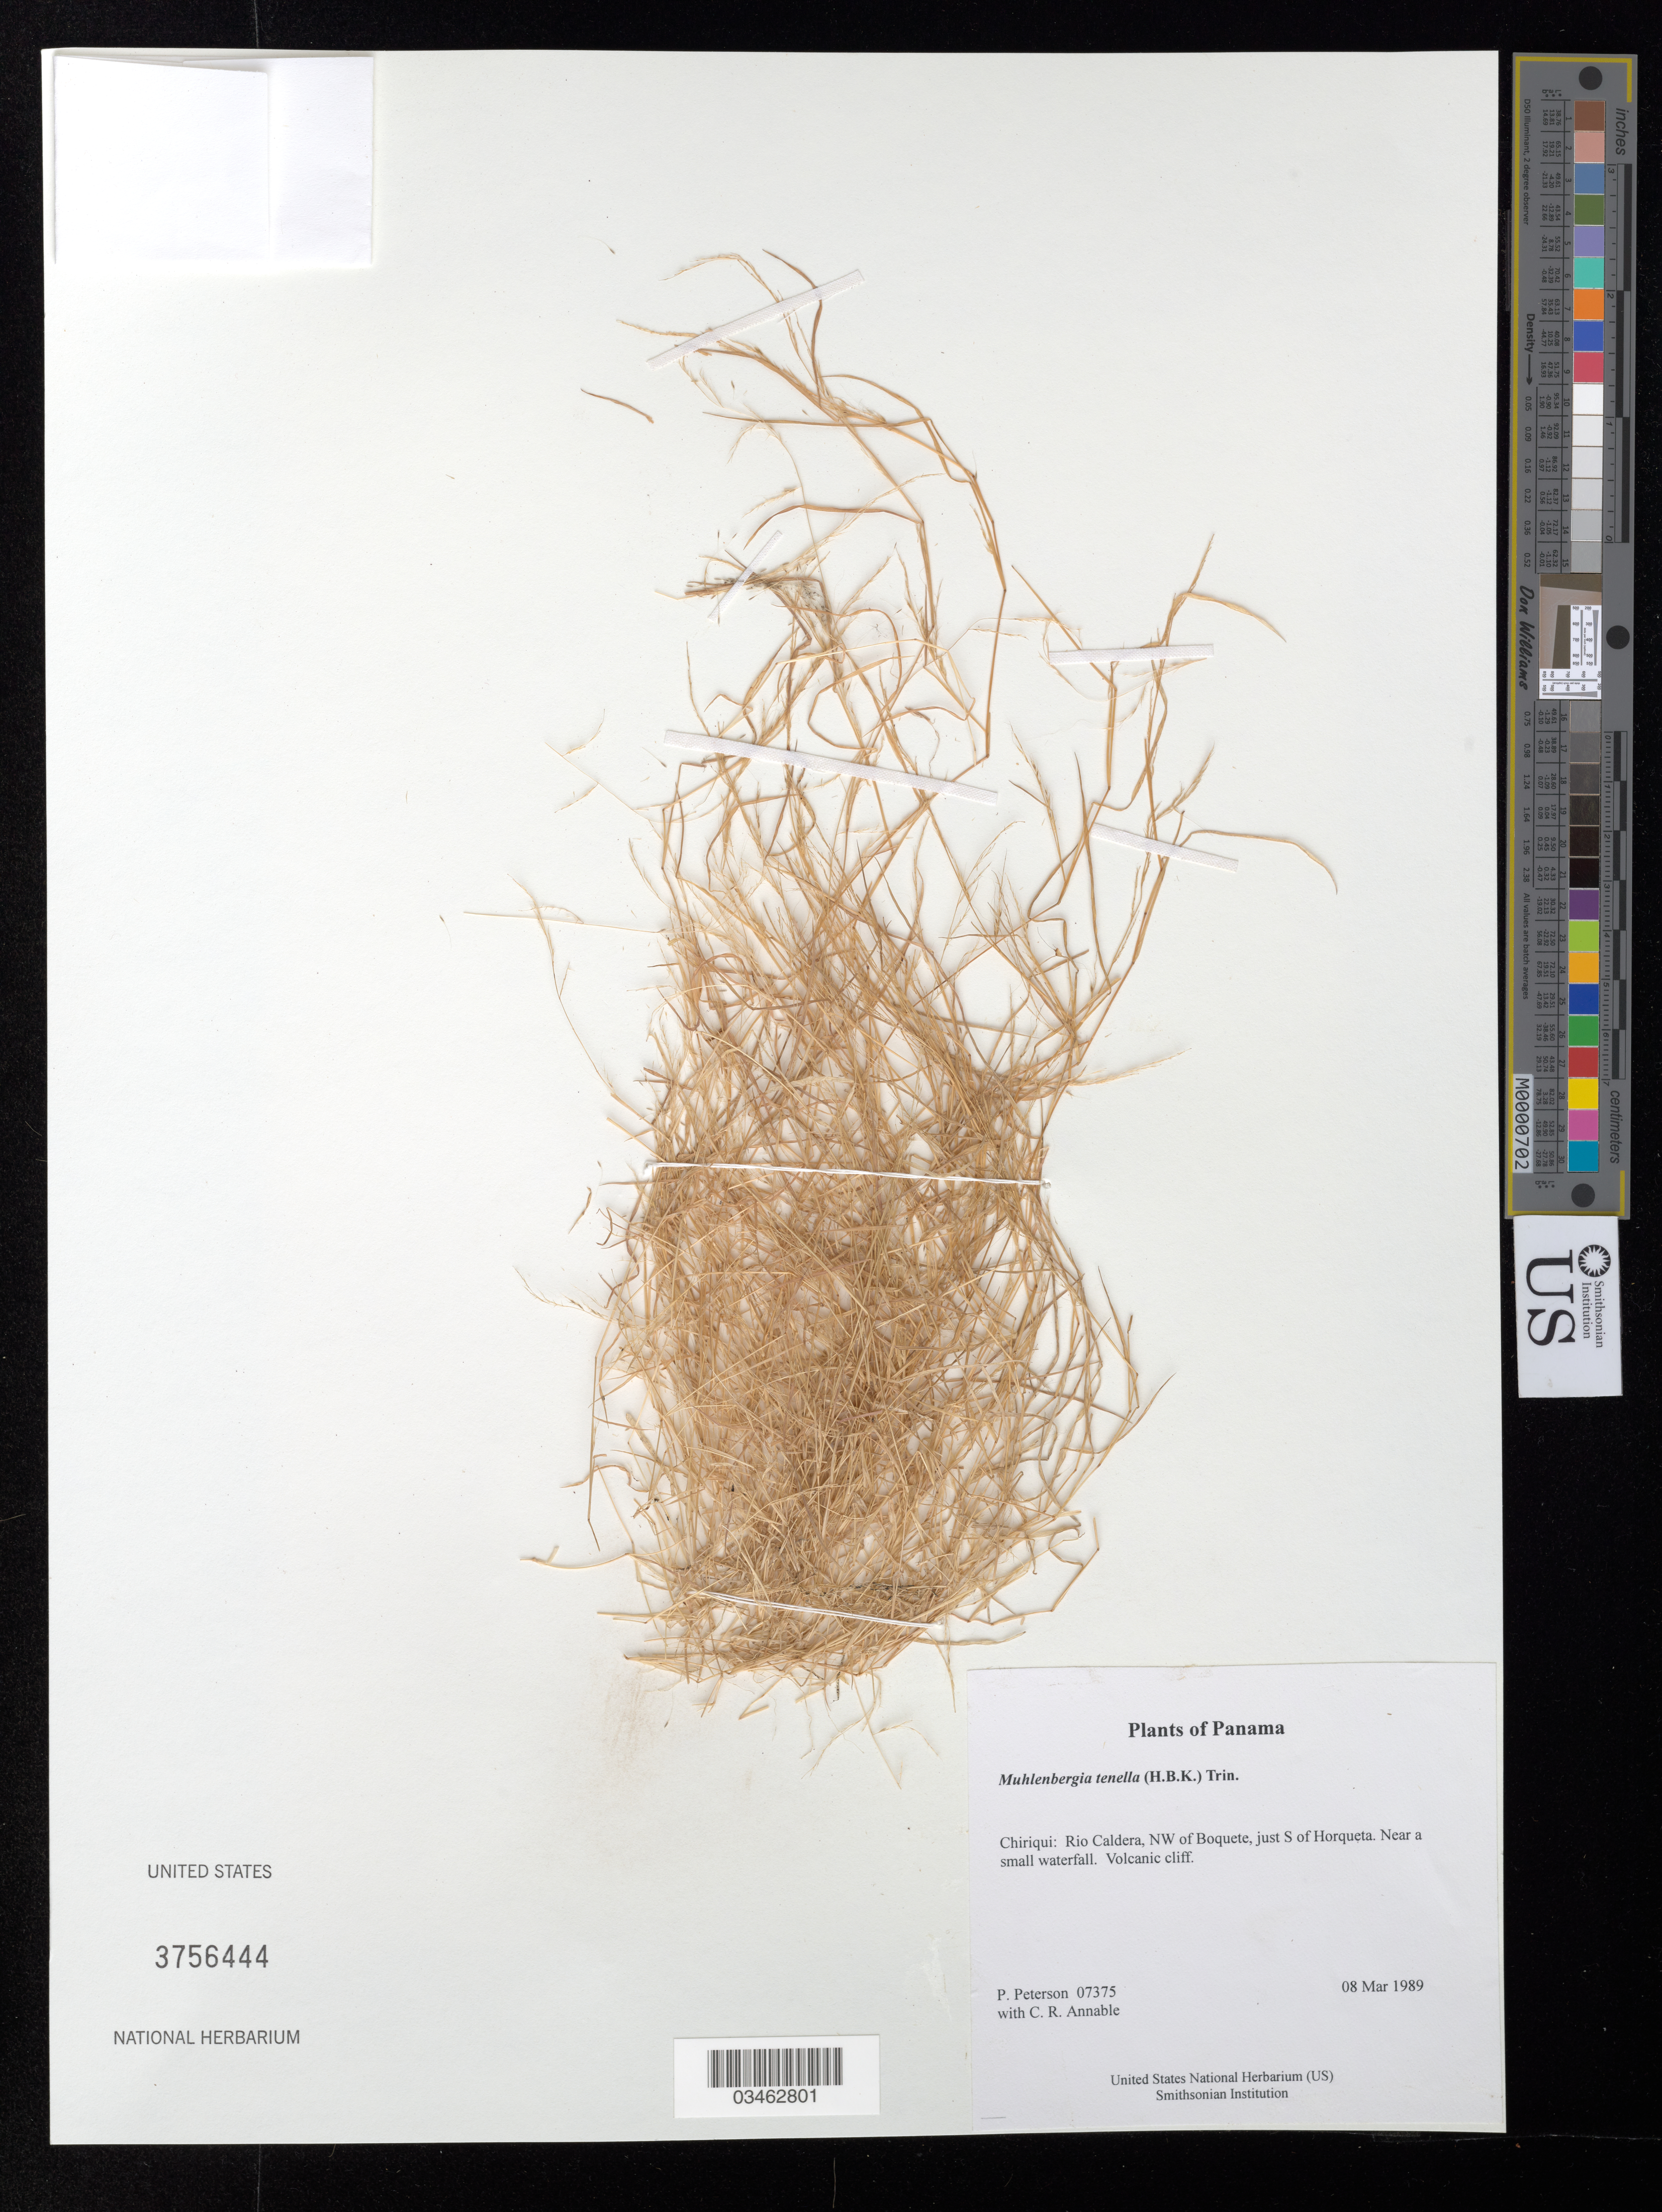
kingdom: Plantae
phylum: Tracheophyta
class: Liliopsida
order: Poales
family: Poaceae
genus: Muhlenbergia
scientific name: Muhlenbergia tenella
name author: (Kunth) Trin.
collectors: P. M. Peterson & C. R. Annable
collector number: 07375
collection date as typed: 08 Mar 1989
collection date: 1989-03-08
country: Panama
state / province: Chiriqui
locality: Rio Caldera, NW of Boquete, just S of Horqueta.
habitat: Near a small waterfall. Volcanic cliff.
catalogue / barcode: US 3756444